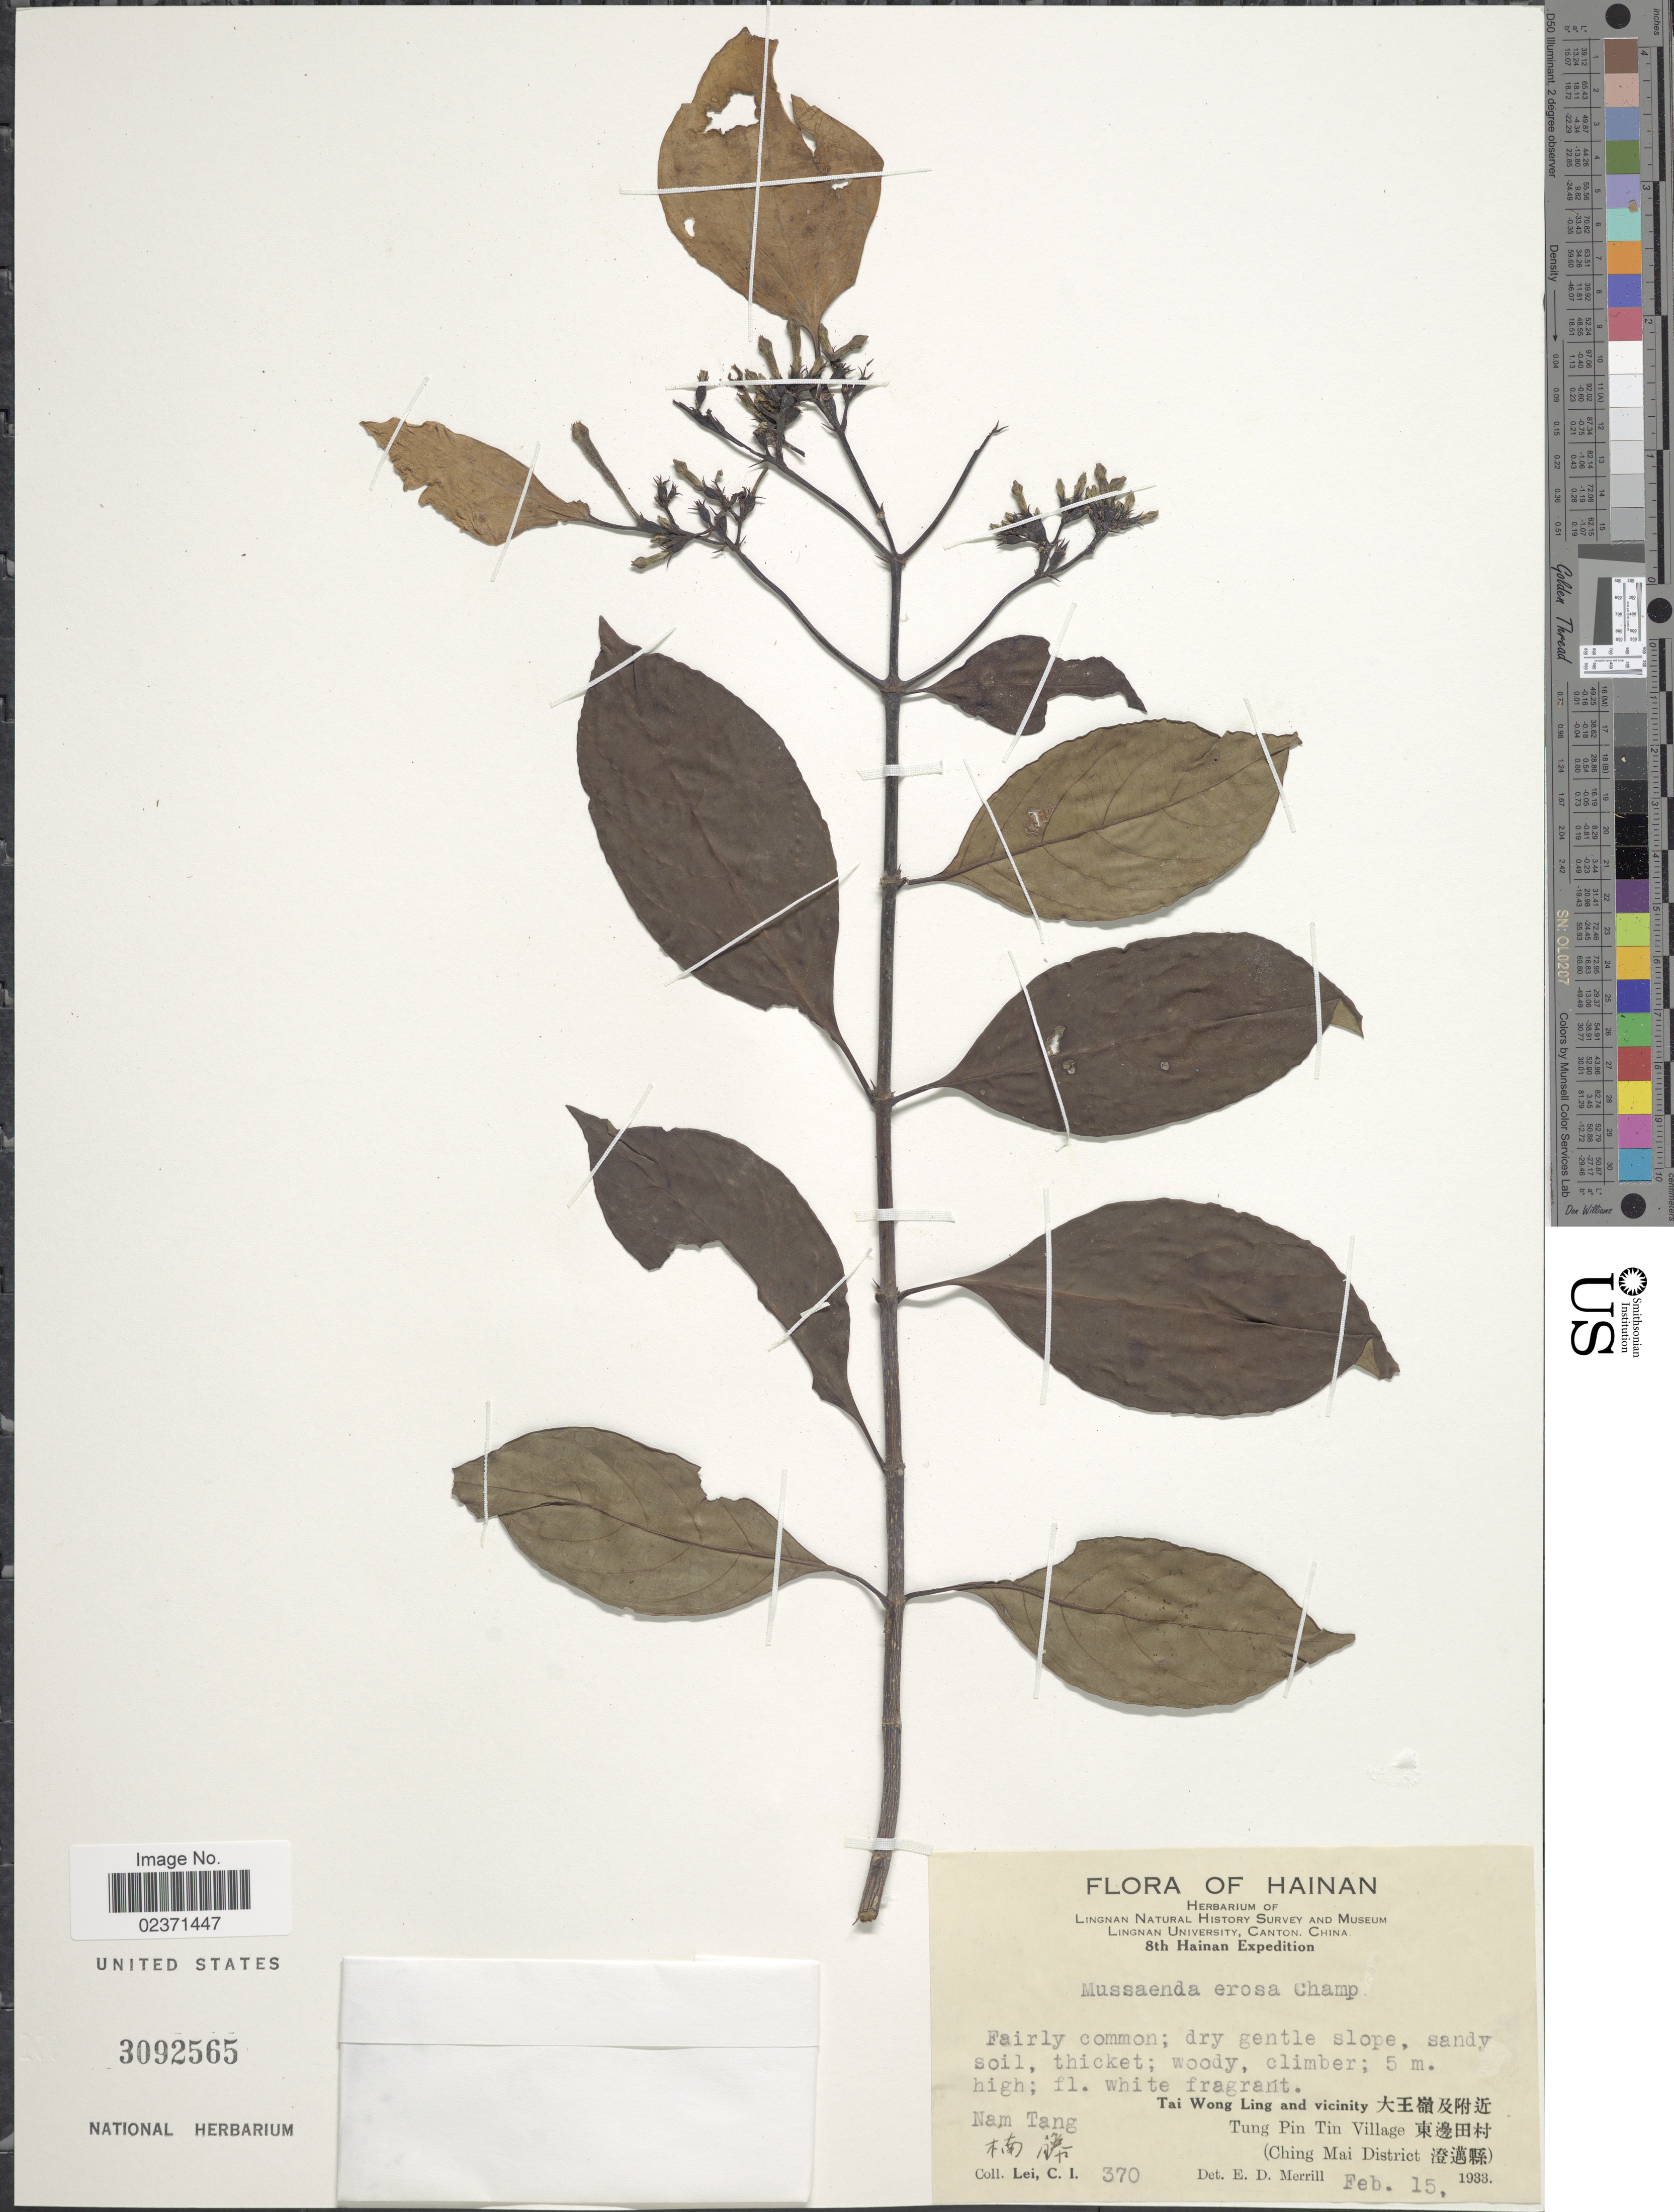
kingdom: Plantae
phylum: Tracheophyta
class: Magnoliopsida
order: Gentianales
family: Rubiaceae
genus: Mussaenda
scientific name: Mussaenda erosa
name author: Champ. ex Benth.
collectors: C. I. Lei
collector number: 370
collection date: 1933-02-15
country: China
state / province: Hainan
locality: Nam Tang. Tai Wong Ling and vicinity Tung Pin Tin Village (Ching Mai District)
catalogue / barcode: US 3092565